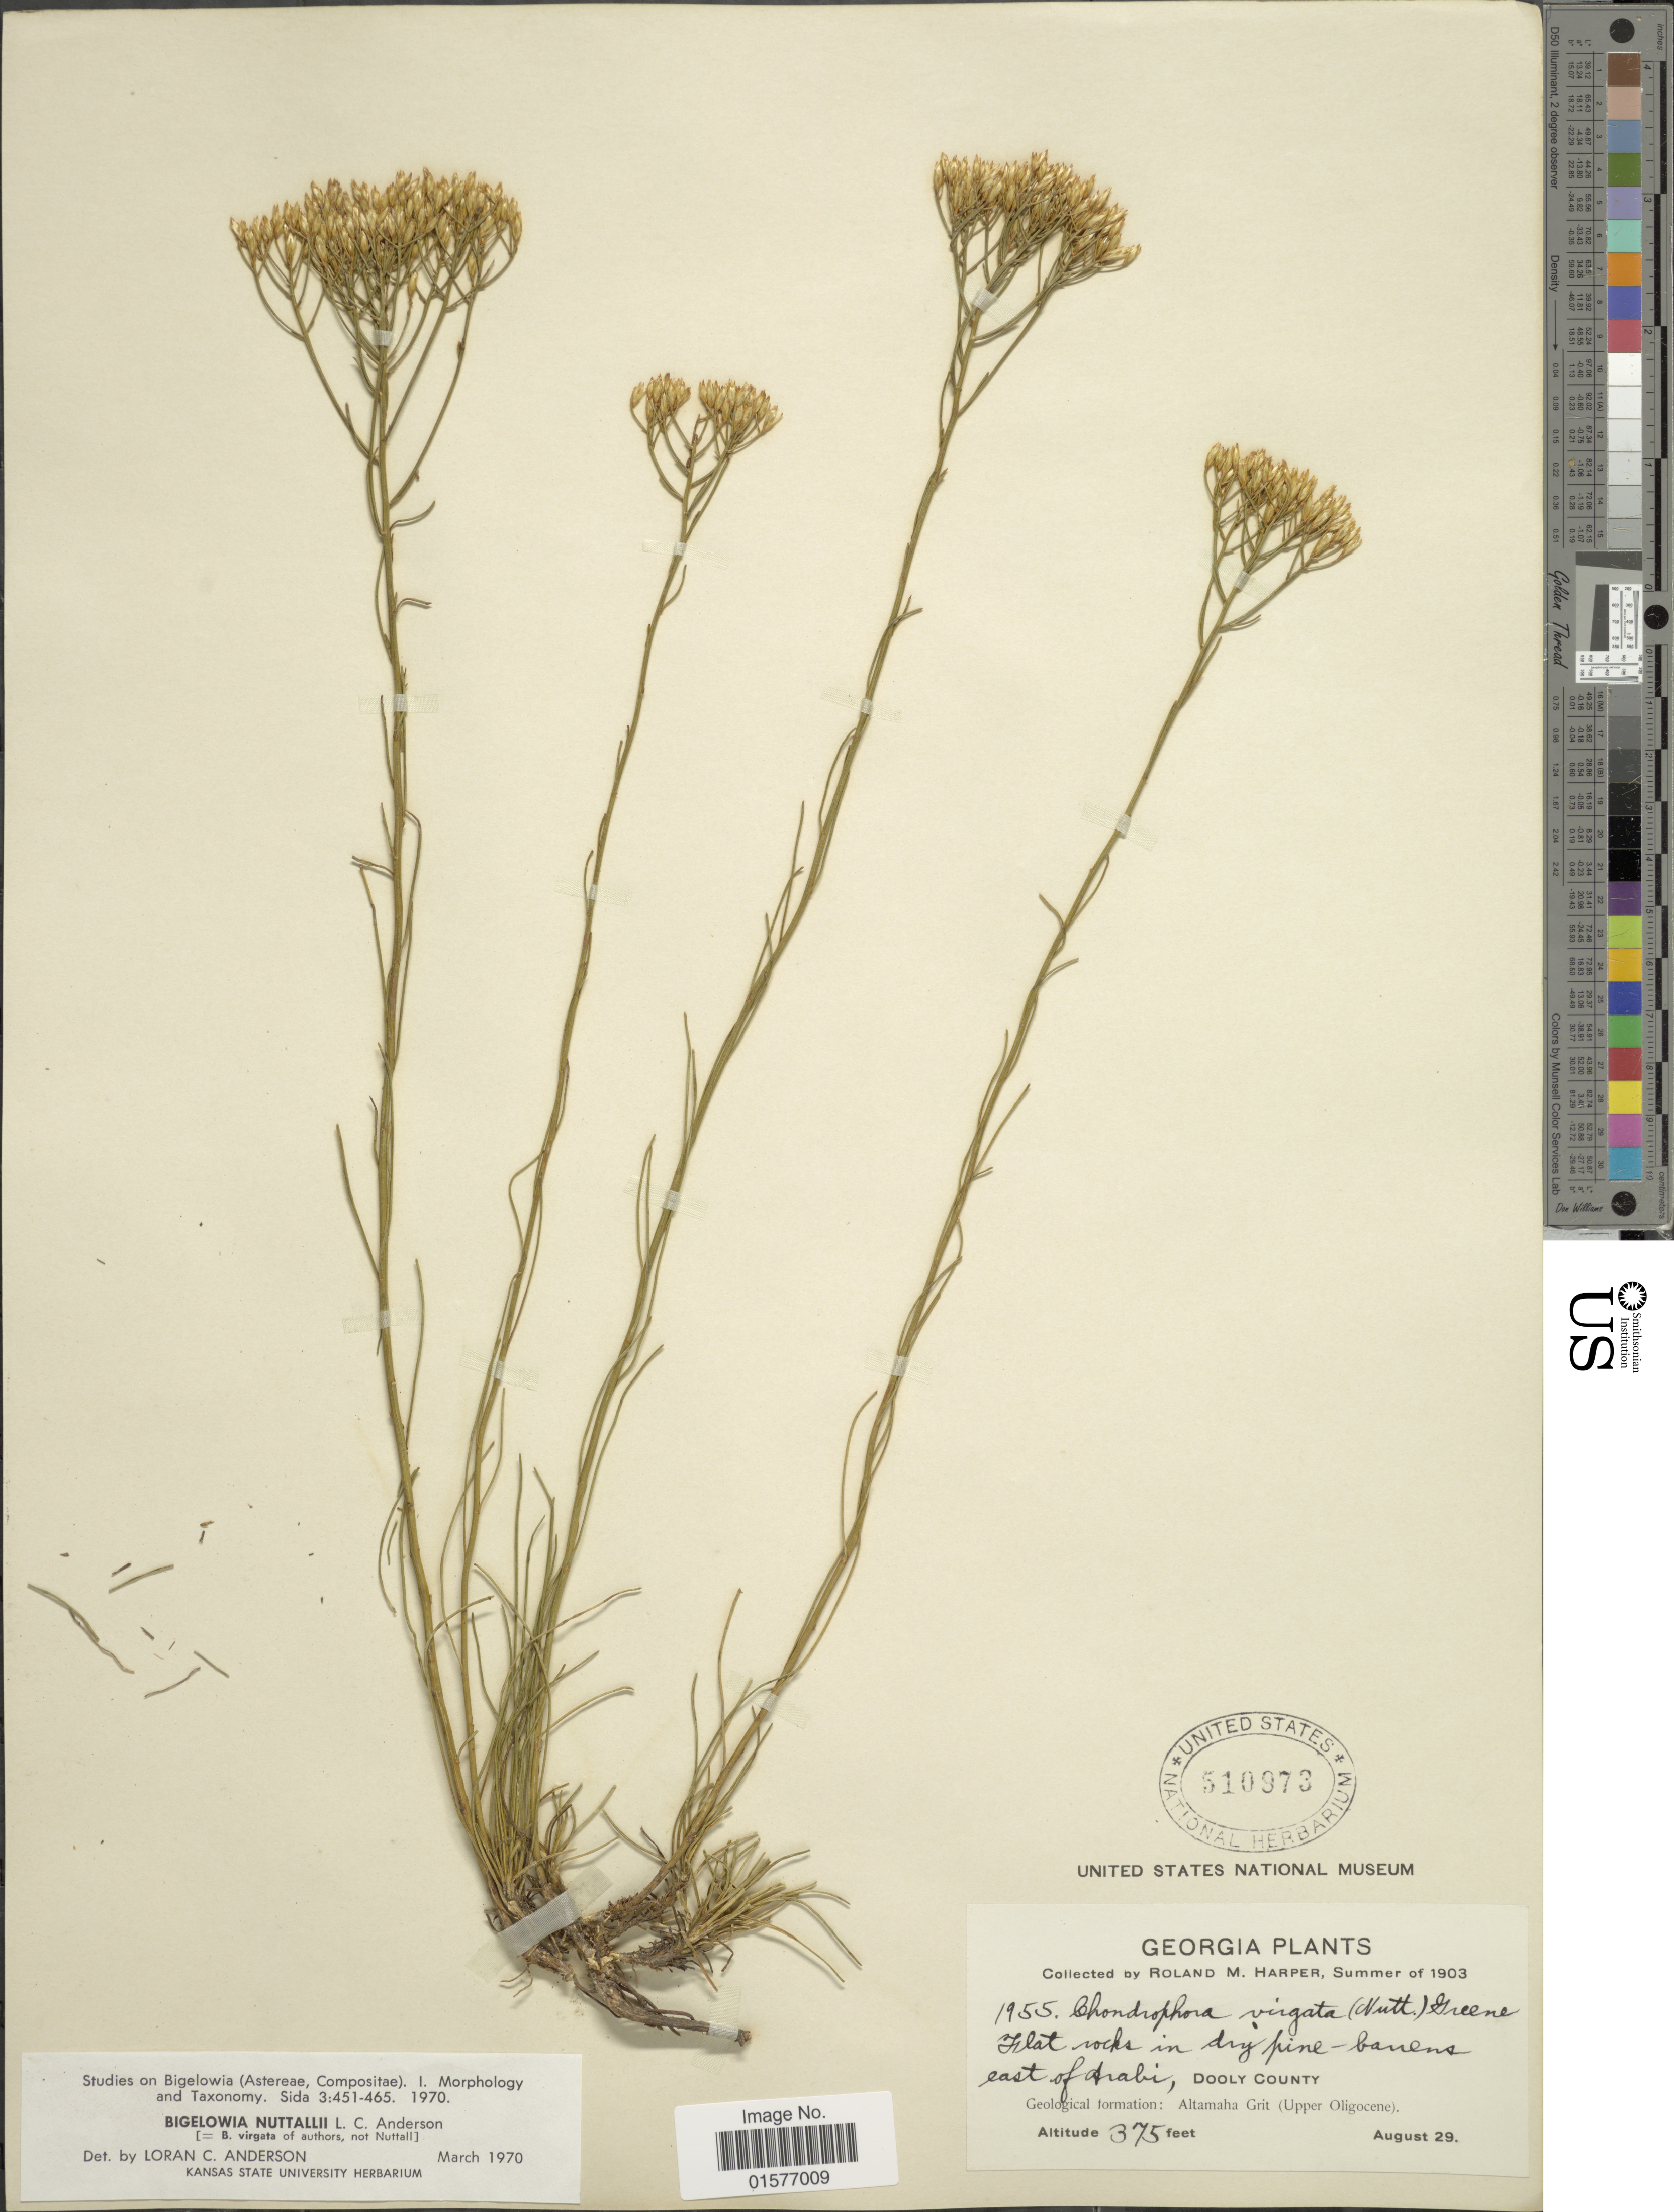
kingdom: Plantae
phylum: Tracheophyta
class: Magnoliopsida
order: Asterales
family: Asteraceae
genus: Bigelowia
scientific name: Bigelowia nuttallii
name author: L.C. Anderson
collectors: R. M. Harper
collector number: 1955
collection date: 1903-08-29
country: United States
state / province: Georgia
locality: Flat rocks in dry pine-barrens east of Arabi, Dooly County, Geological formation: Altamaha Grit (Upper Oligocene)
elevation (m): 114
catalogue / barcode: US 510973